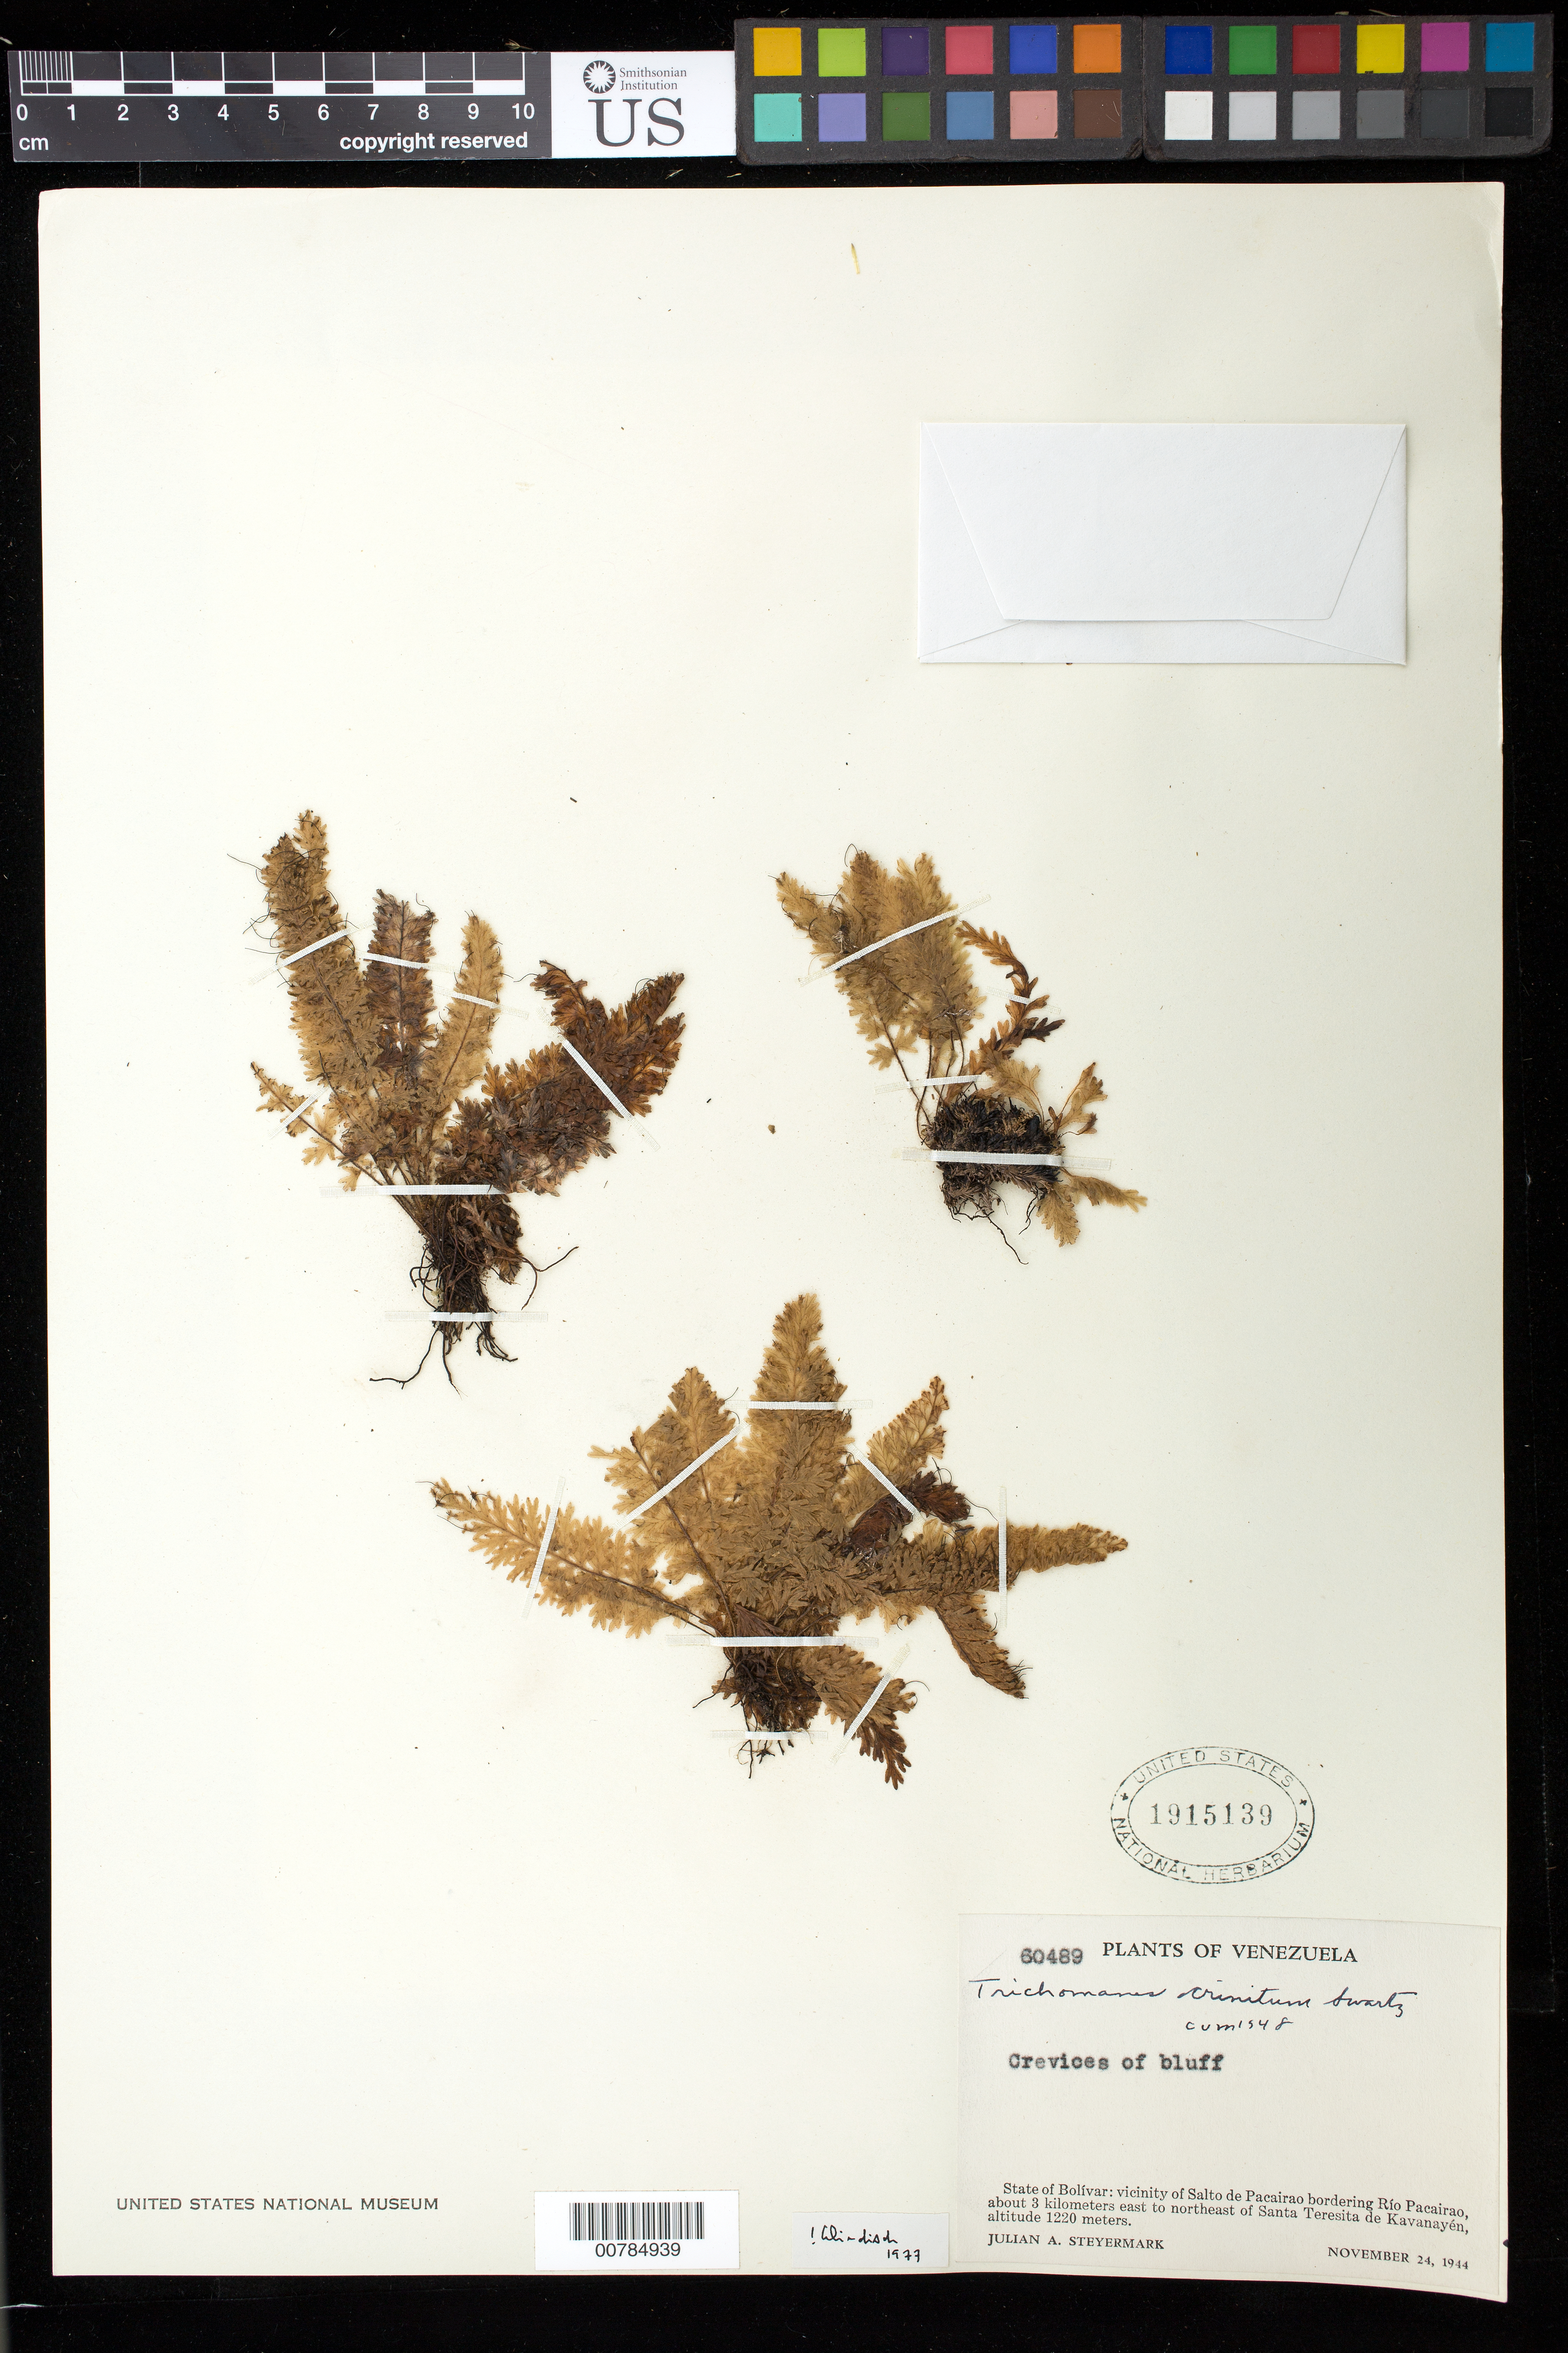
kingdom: Plantae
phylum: Tracheophyta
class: Polypodiopsida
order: Hymenophyllales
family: Hymenophyllaceae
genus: Trichomanes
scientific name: Trichomanes crinitum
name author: Sw.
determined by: Windisch, Paulo Guenter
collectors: J. Steyermark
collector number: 60489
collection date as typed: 24-Nov-44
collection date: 1944-11-24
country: Venezuela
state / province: Bolívar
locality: Salto Pacairao, along Río Pacairao, 3 km E-NE of Santa Teresita de Kavanayén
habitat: Crevices in bluff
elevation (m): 1220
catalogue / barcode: US 1915139